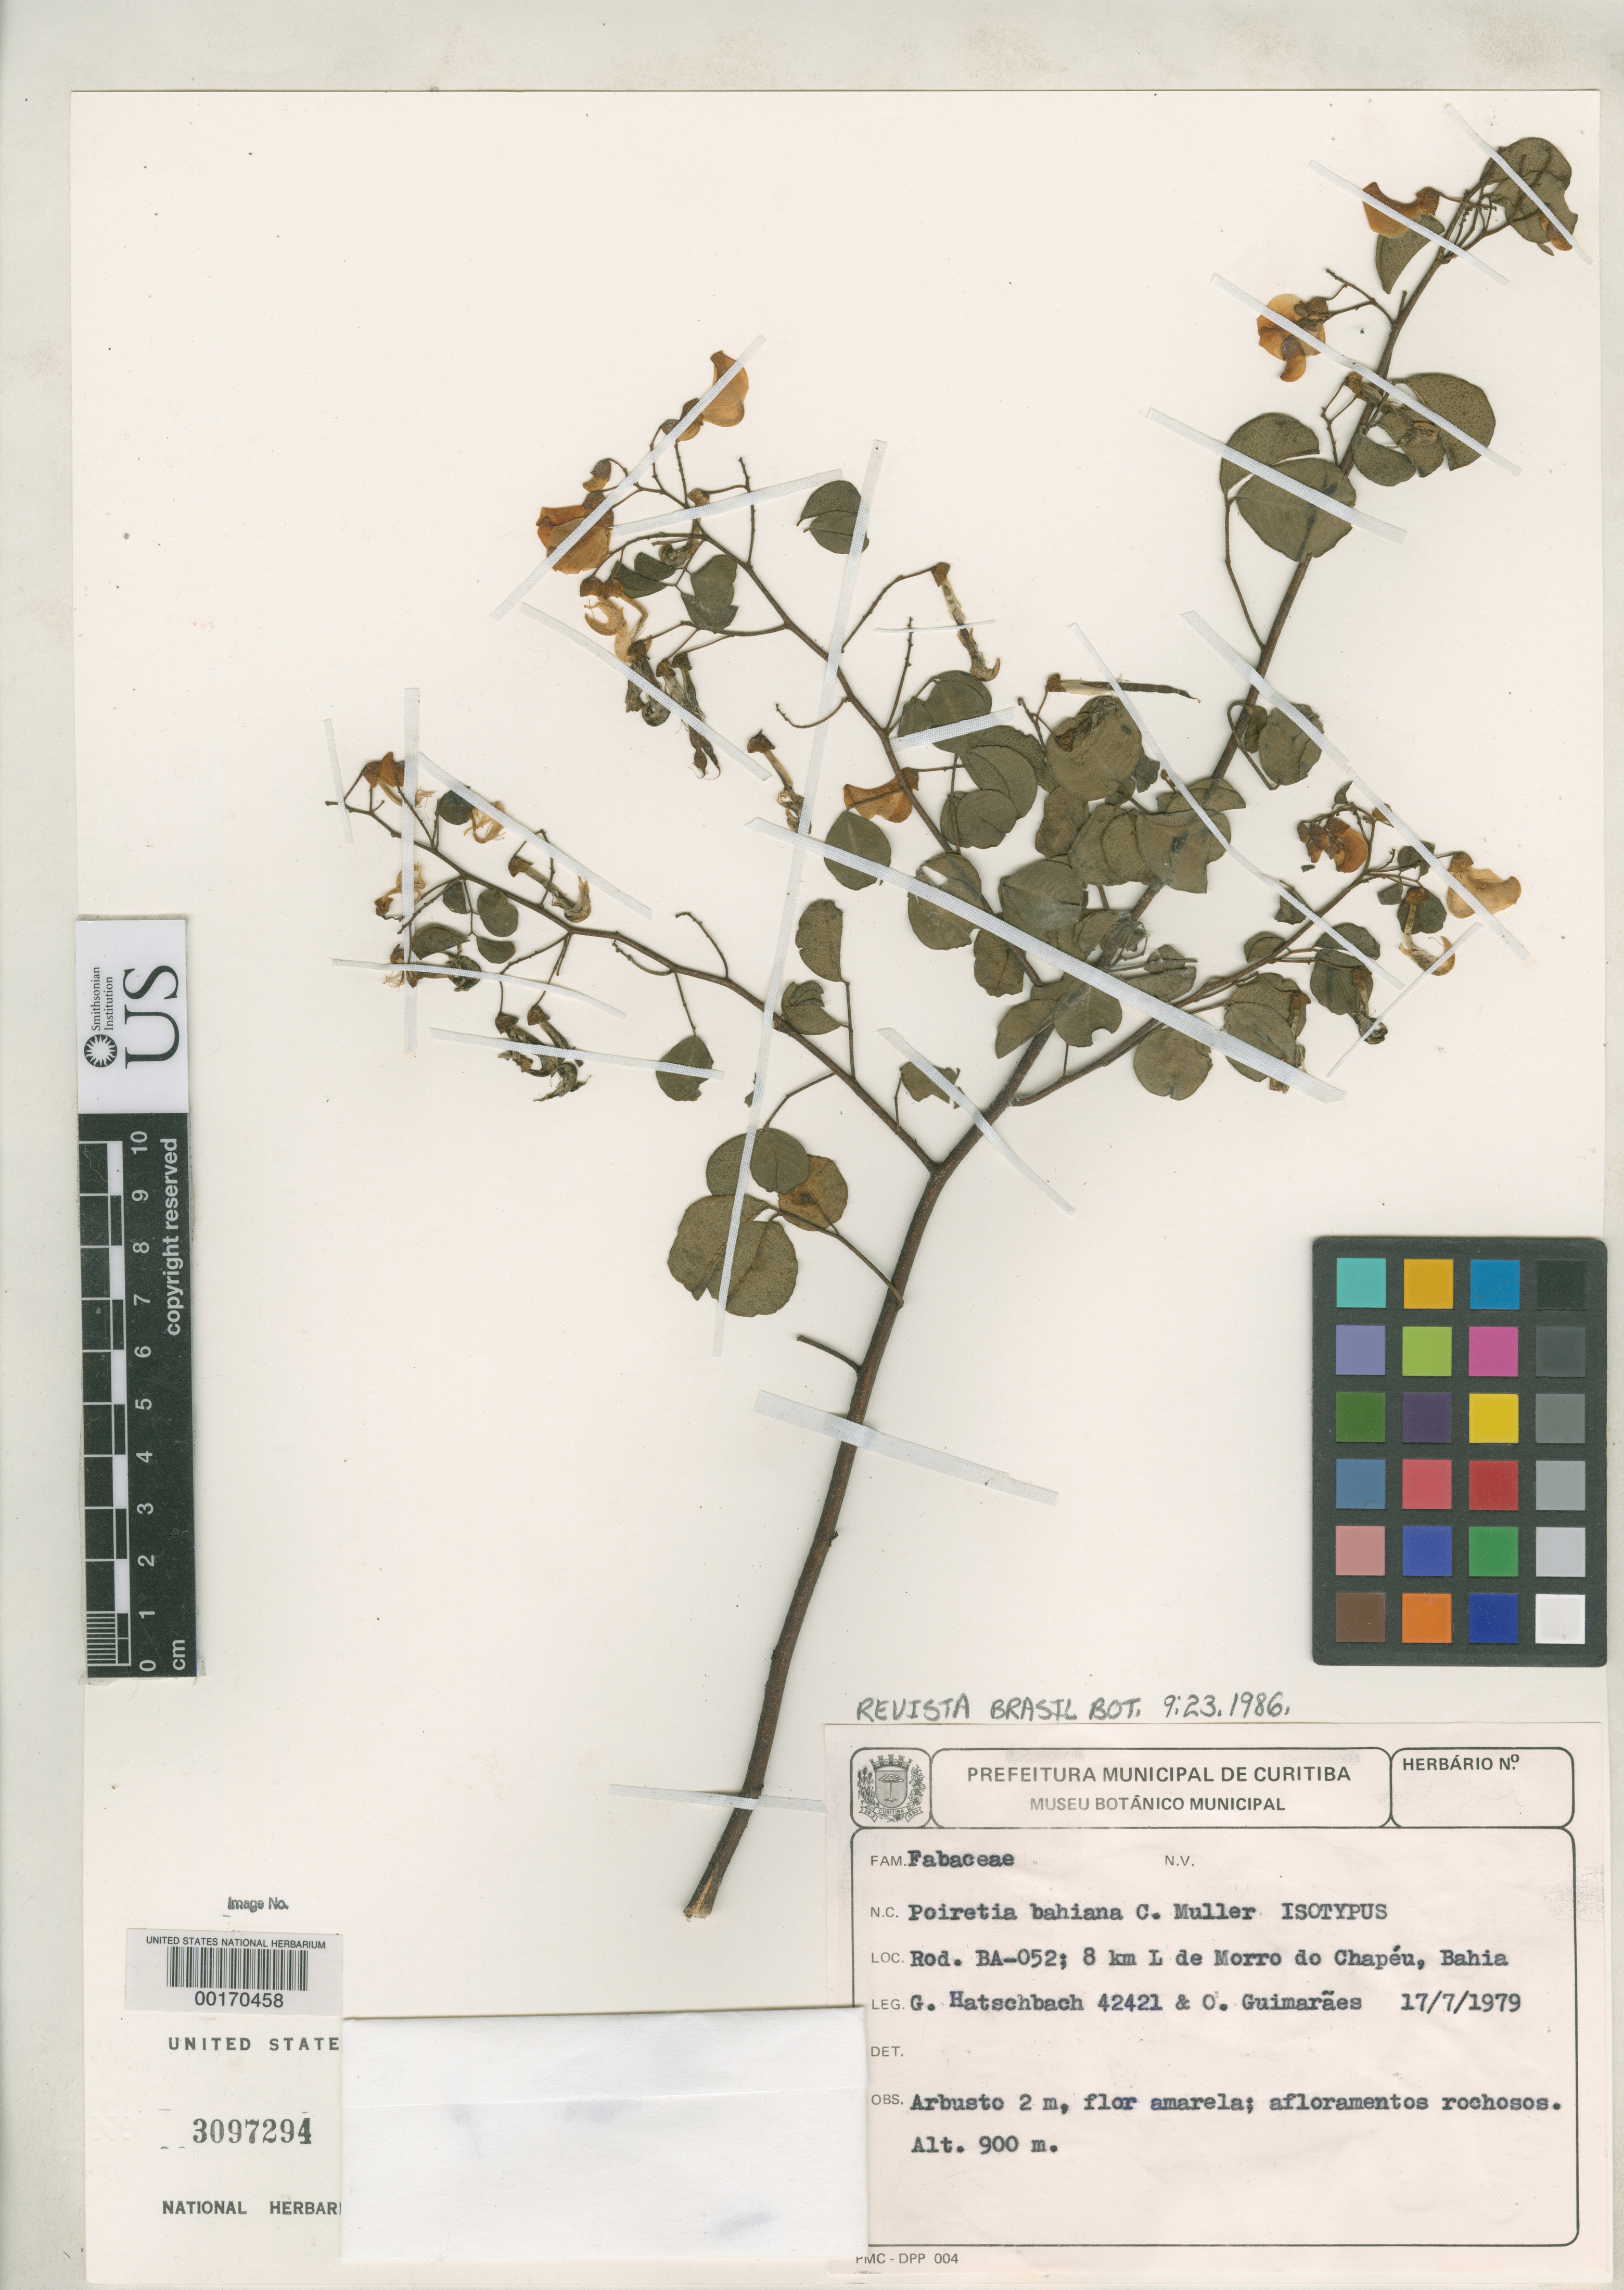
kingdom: Plantae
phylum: Tracheophyta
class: Magnoliopsida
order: Fabales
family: Fabaceae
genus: Poiretia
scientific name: Poiretia bahiana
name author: C.H. Mull.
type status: Isotype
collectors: G. Hatschbach & O. A. Guimarães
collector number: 42421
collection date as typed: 17 Jul 1979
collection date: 1979-07-17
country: Brazil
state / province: Bahia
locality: Rod. BA-052, 8 km L de Morro do Chapeu.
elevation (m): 100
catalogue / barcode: US 3097294